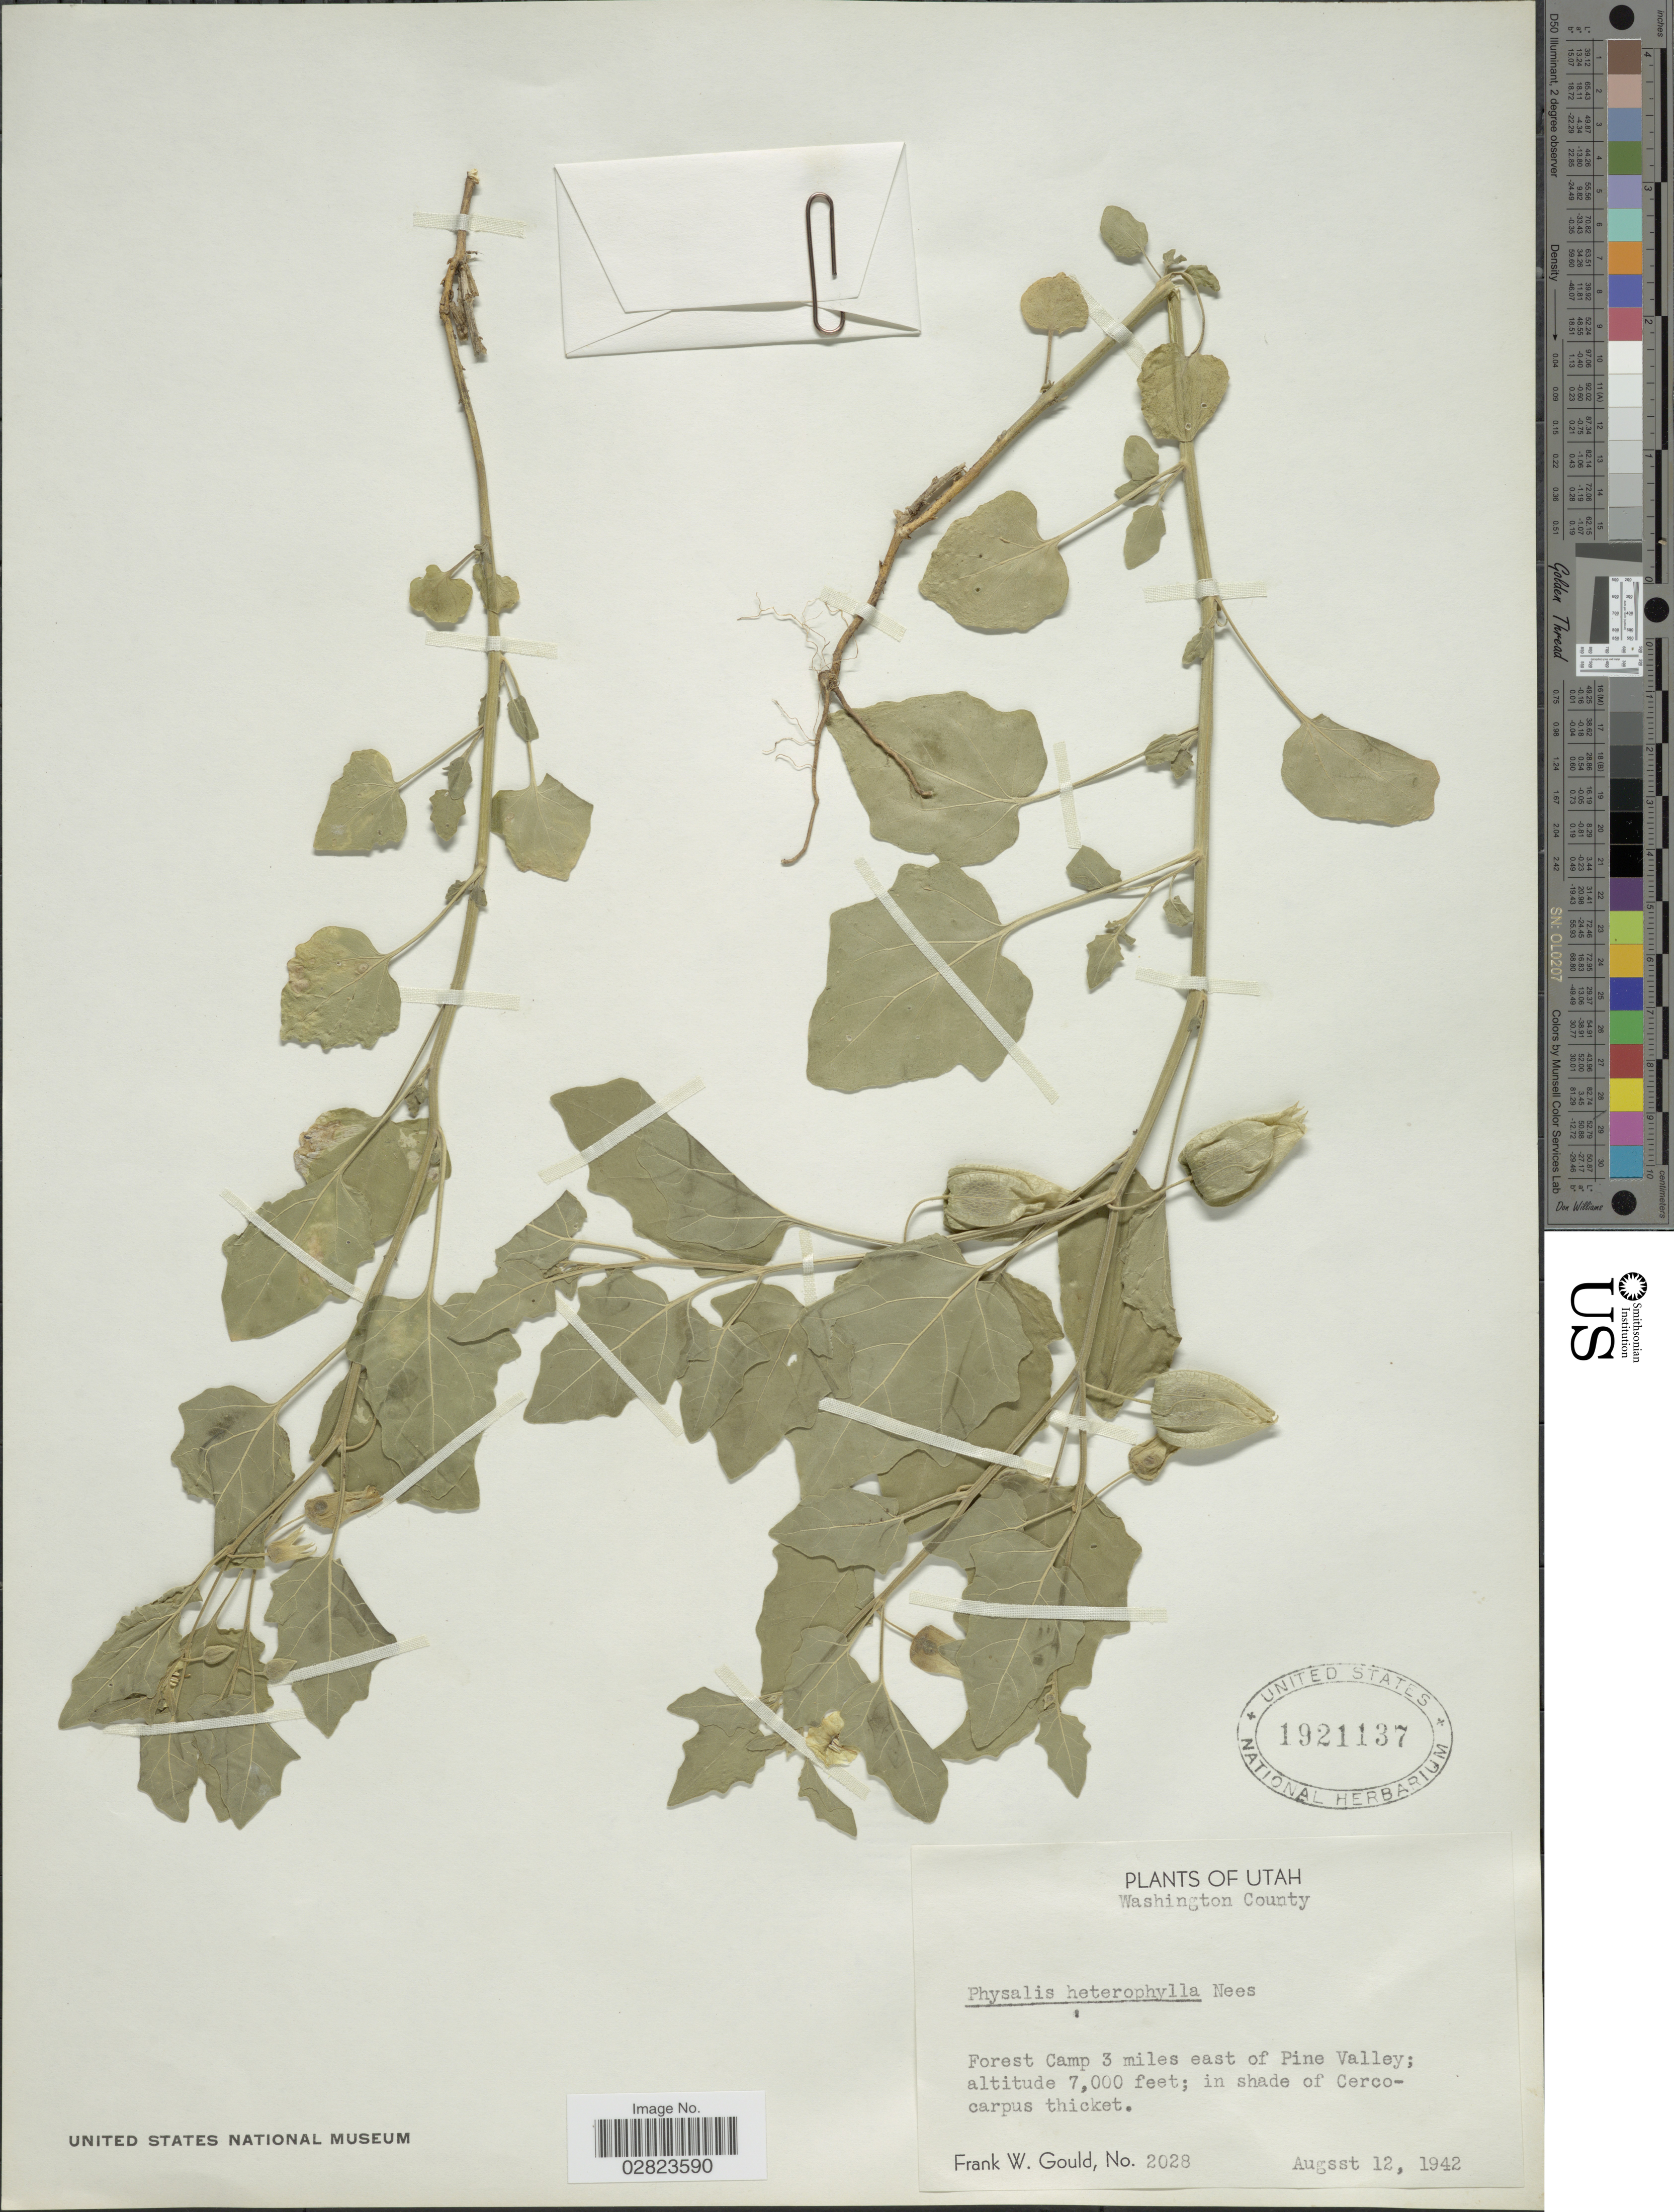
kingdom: Plantae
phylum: Tracheophyta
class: Magnoliopsida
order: Solanales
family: Solanaceae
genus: Physalis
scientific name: Physalis heterophylla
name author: Nees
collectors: F. W. Gould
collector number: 2028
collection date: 1942-08-12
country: United States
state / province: Utah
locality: Washington County. Forest Camp 3 miles east of Pine Valley.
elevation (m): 2134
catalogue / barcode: US 1921137